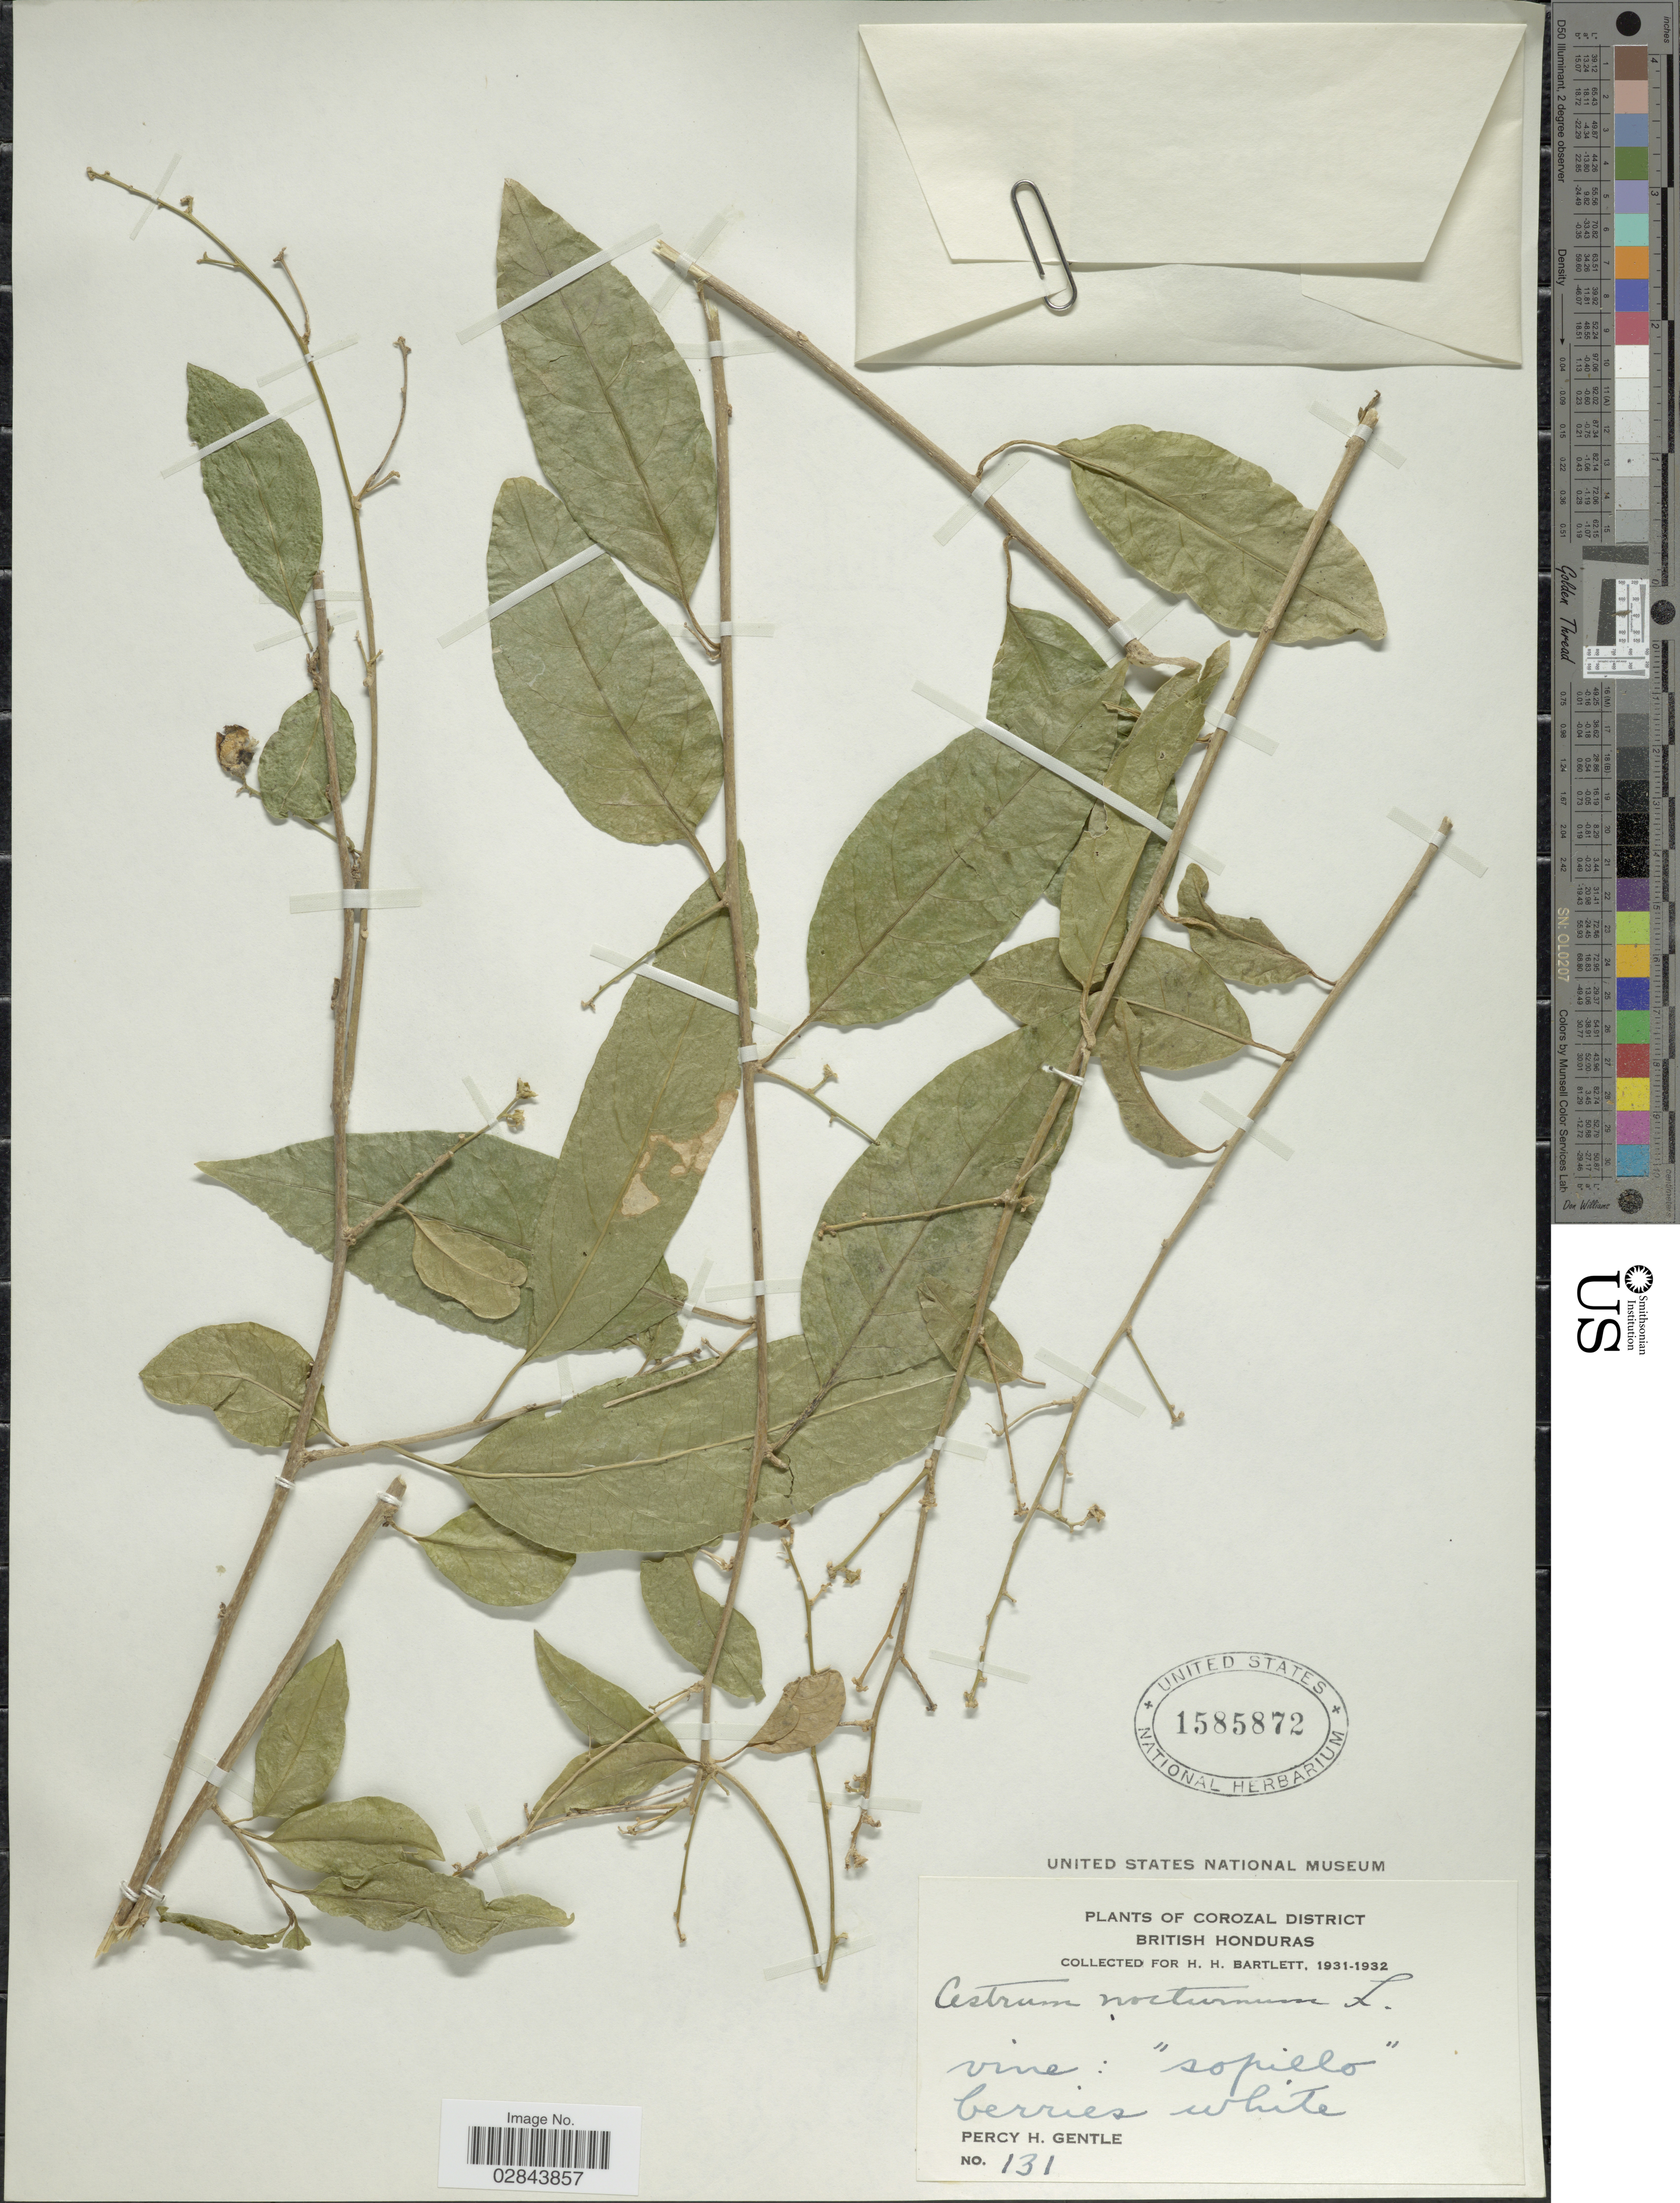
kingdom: Plantae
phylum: Tracheophyta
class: Magnoliopsida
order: Solanales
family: Solanaceae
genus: Cestrum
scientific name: Cestrum nocturnum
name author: L.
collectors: P. H. Gentle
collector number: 131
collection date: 1931/1932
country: Belize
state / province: Corozal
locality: Corozal District. British Honduras.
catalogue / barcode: US 1585872